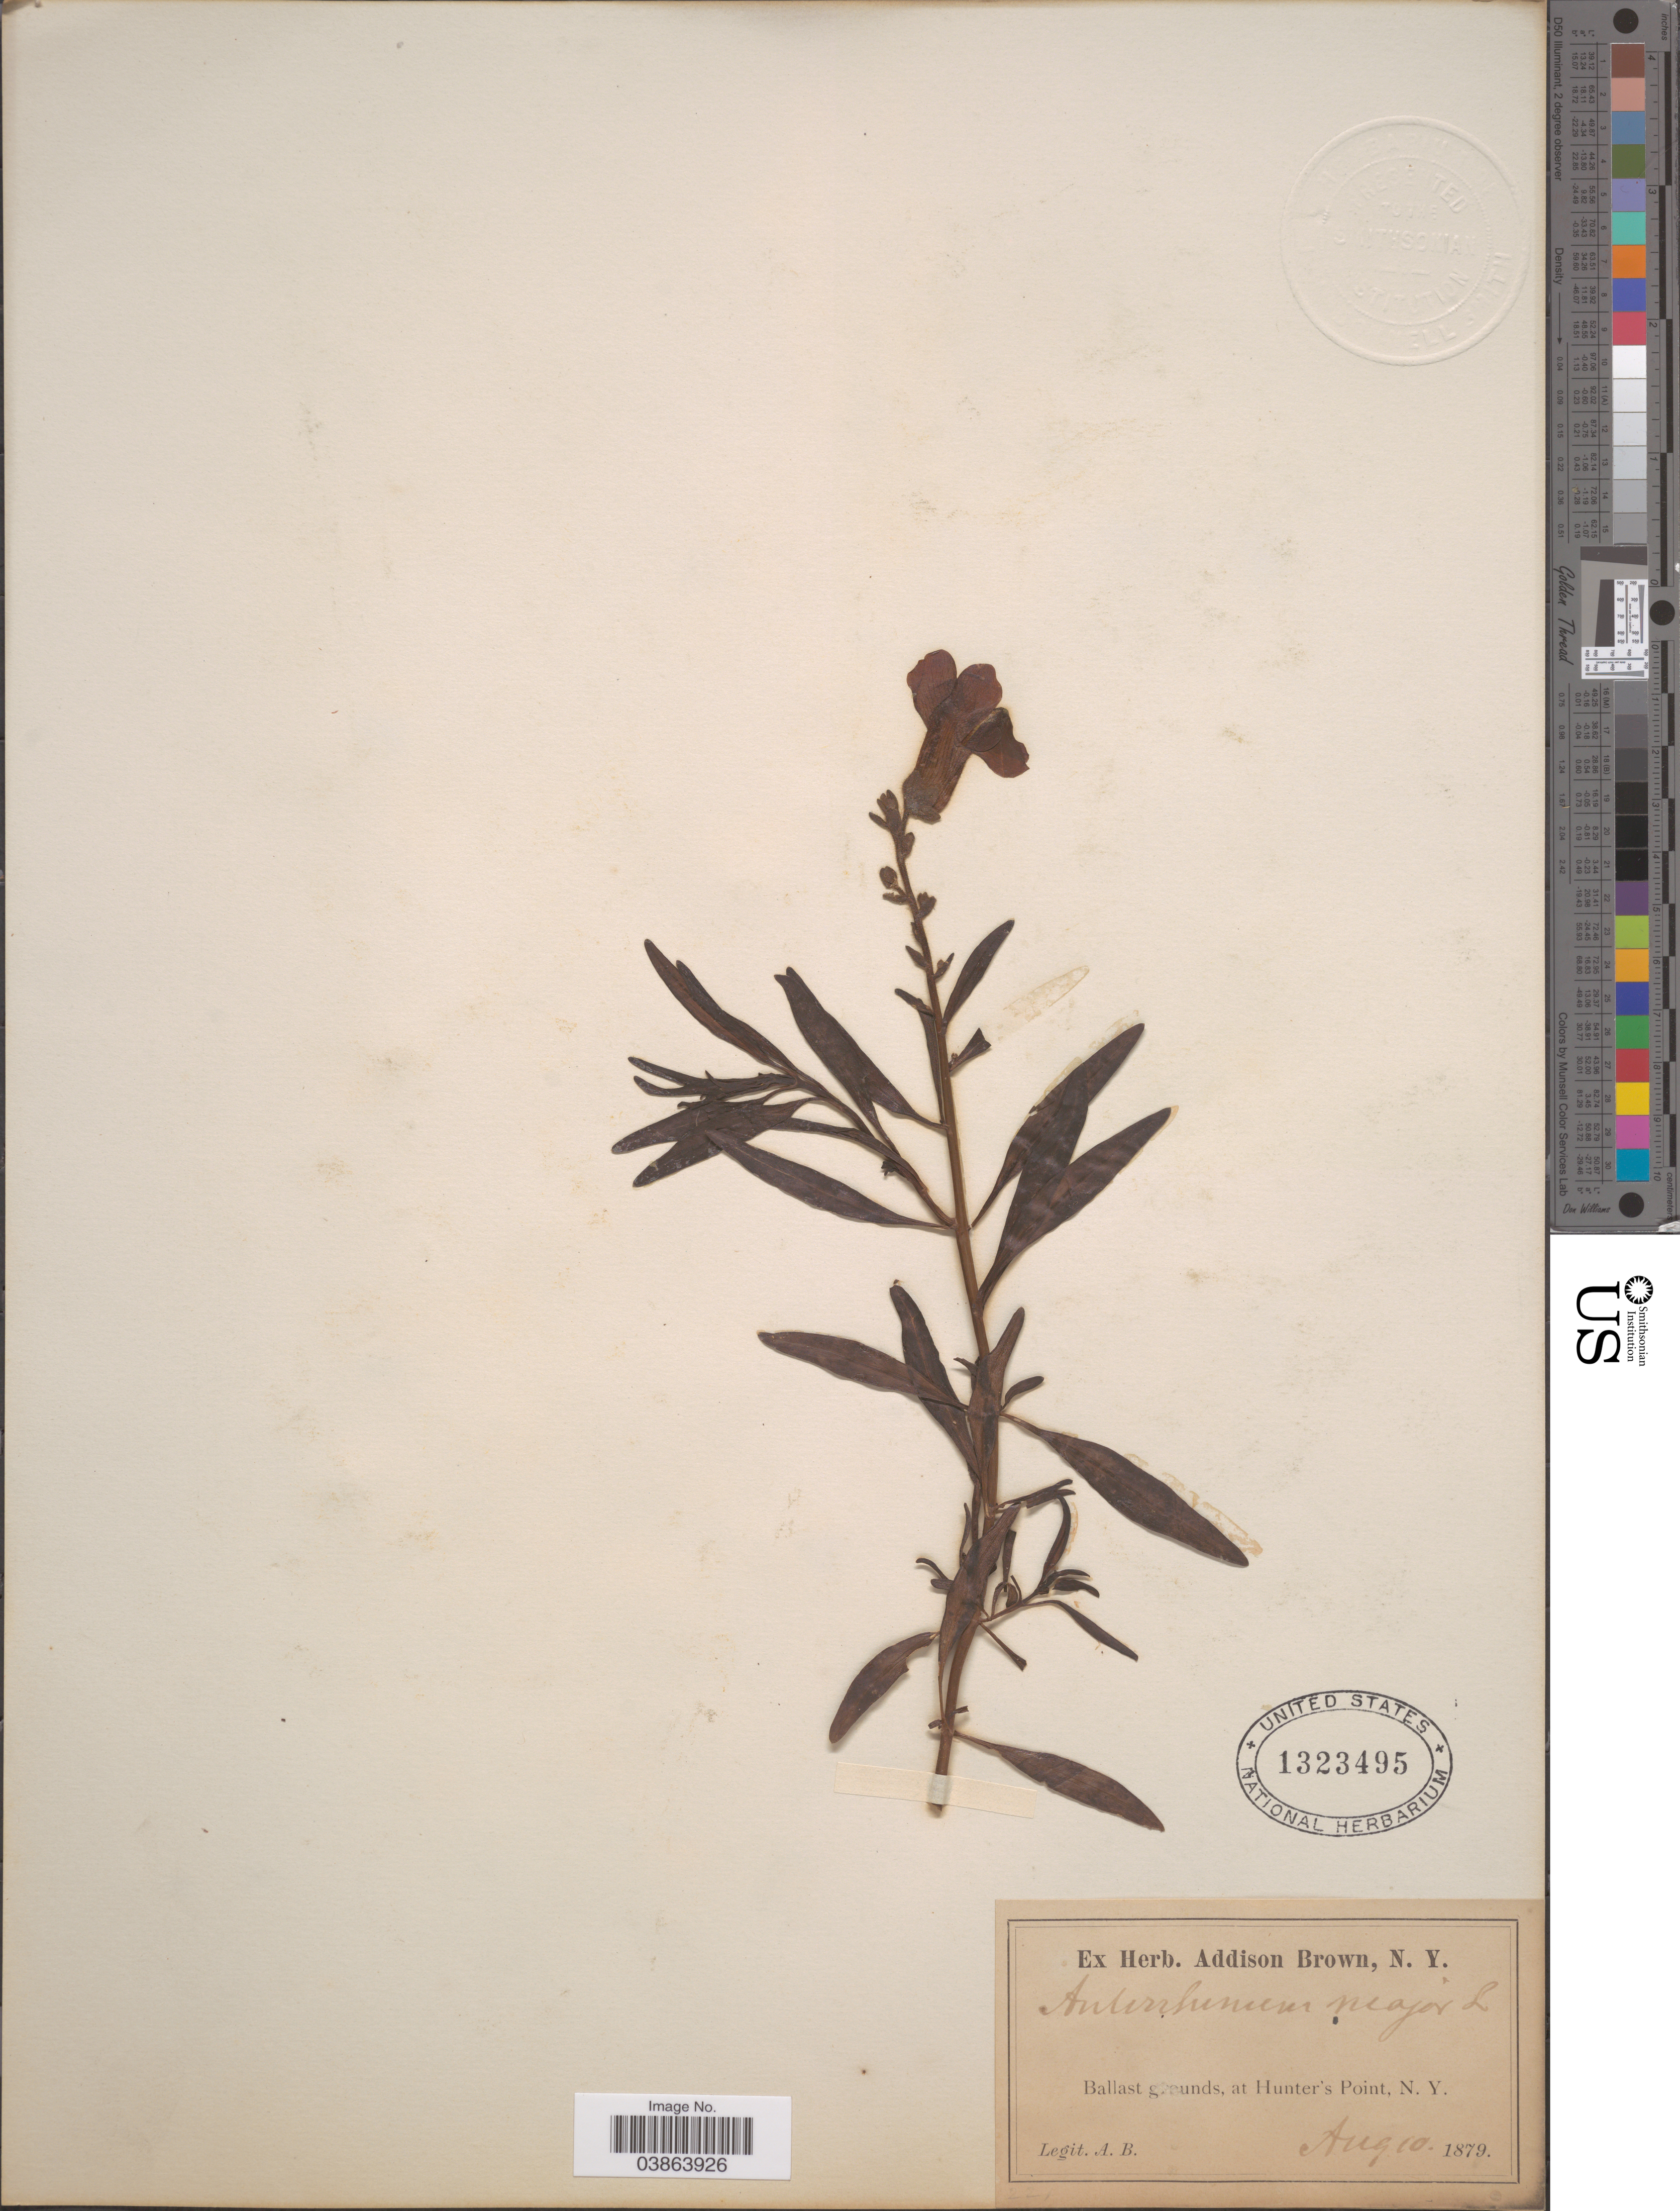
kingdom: Plantae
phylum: Tracheophyta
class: Magnoliopsida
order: Lamiales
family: Plantaginaceae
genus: Antirrhinum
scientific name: Antirrhinum majus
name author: L.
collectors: A. Brown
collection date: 1879-08-10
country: United States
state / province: New York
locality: Ballast grounds, at Hunter's Point.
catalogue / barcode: US 1323495